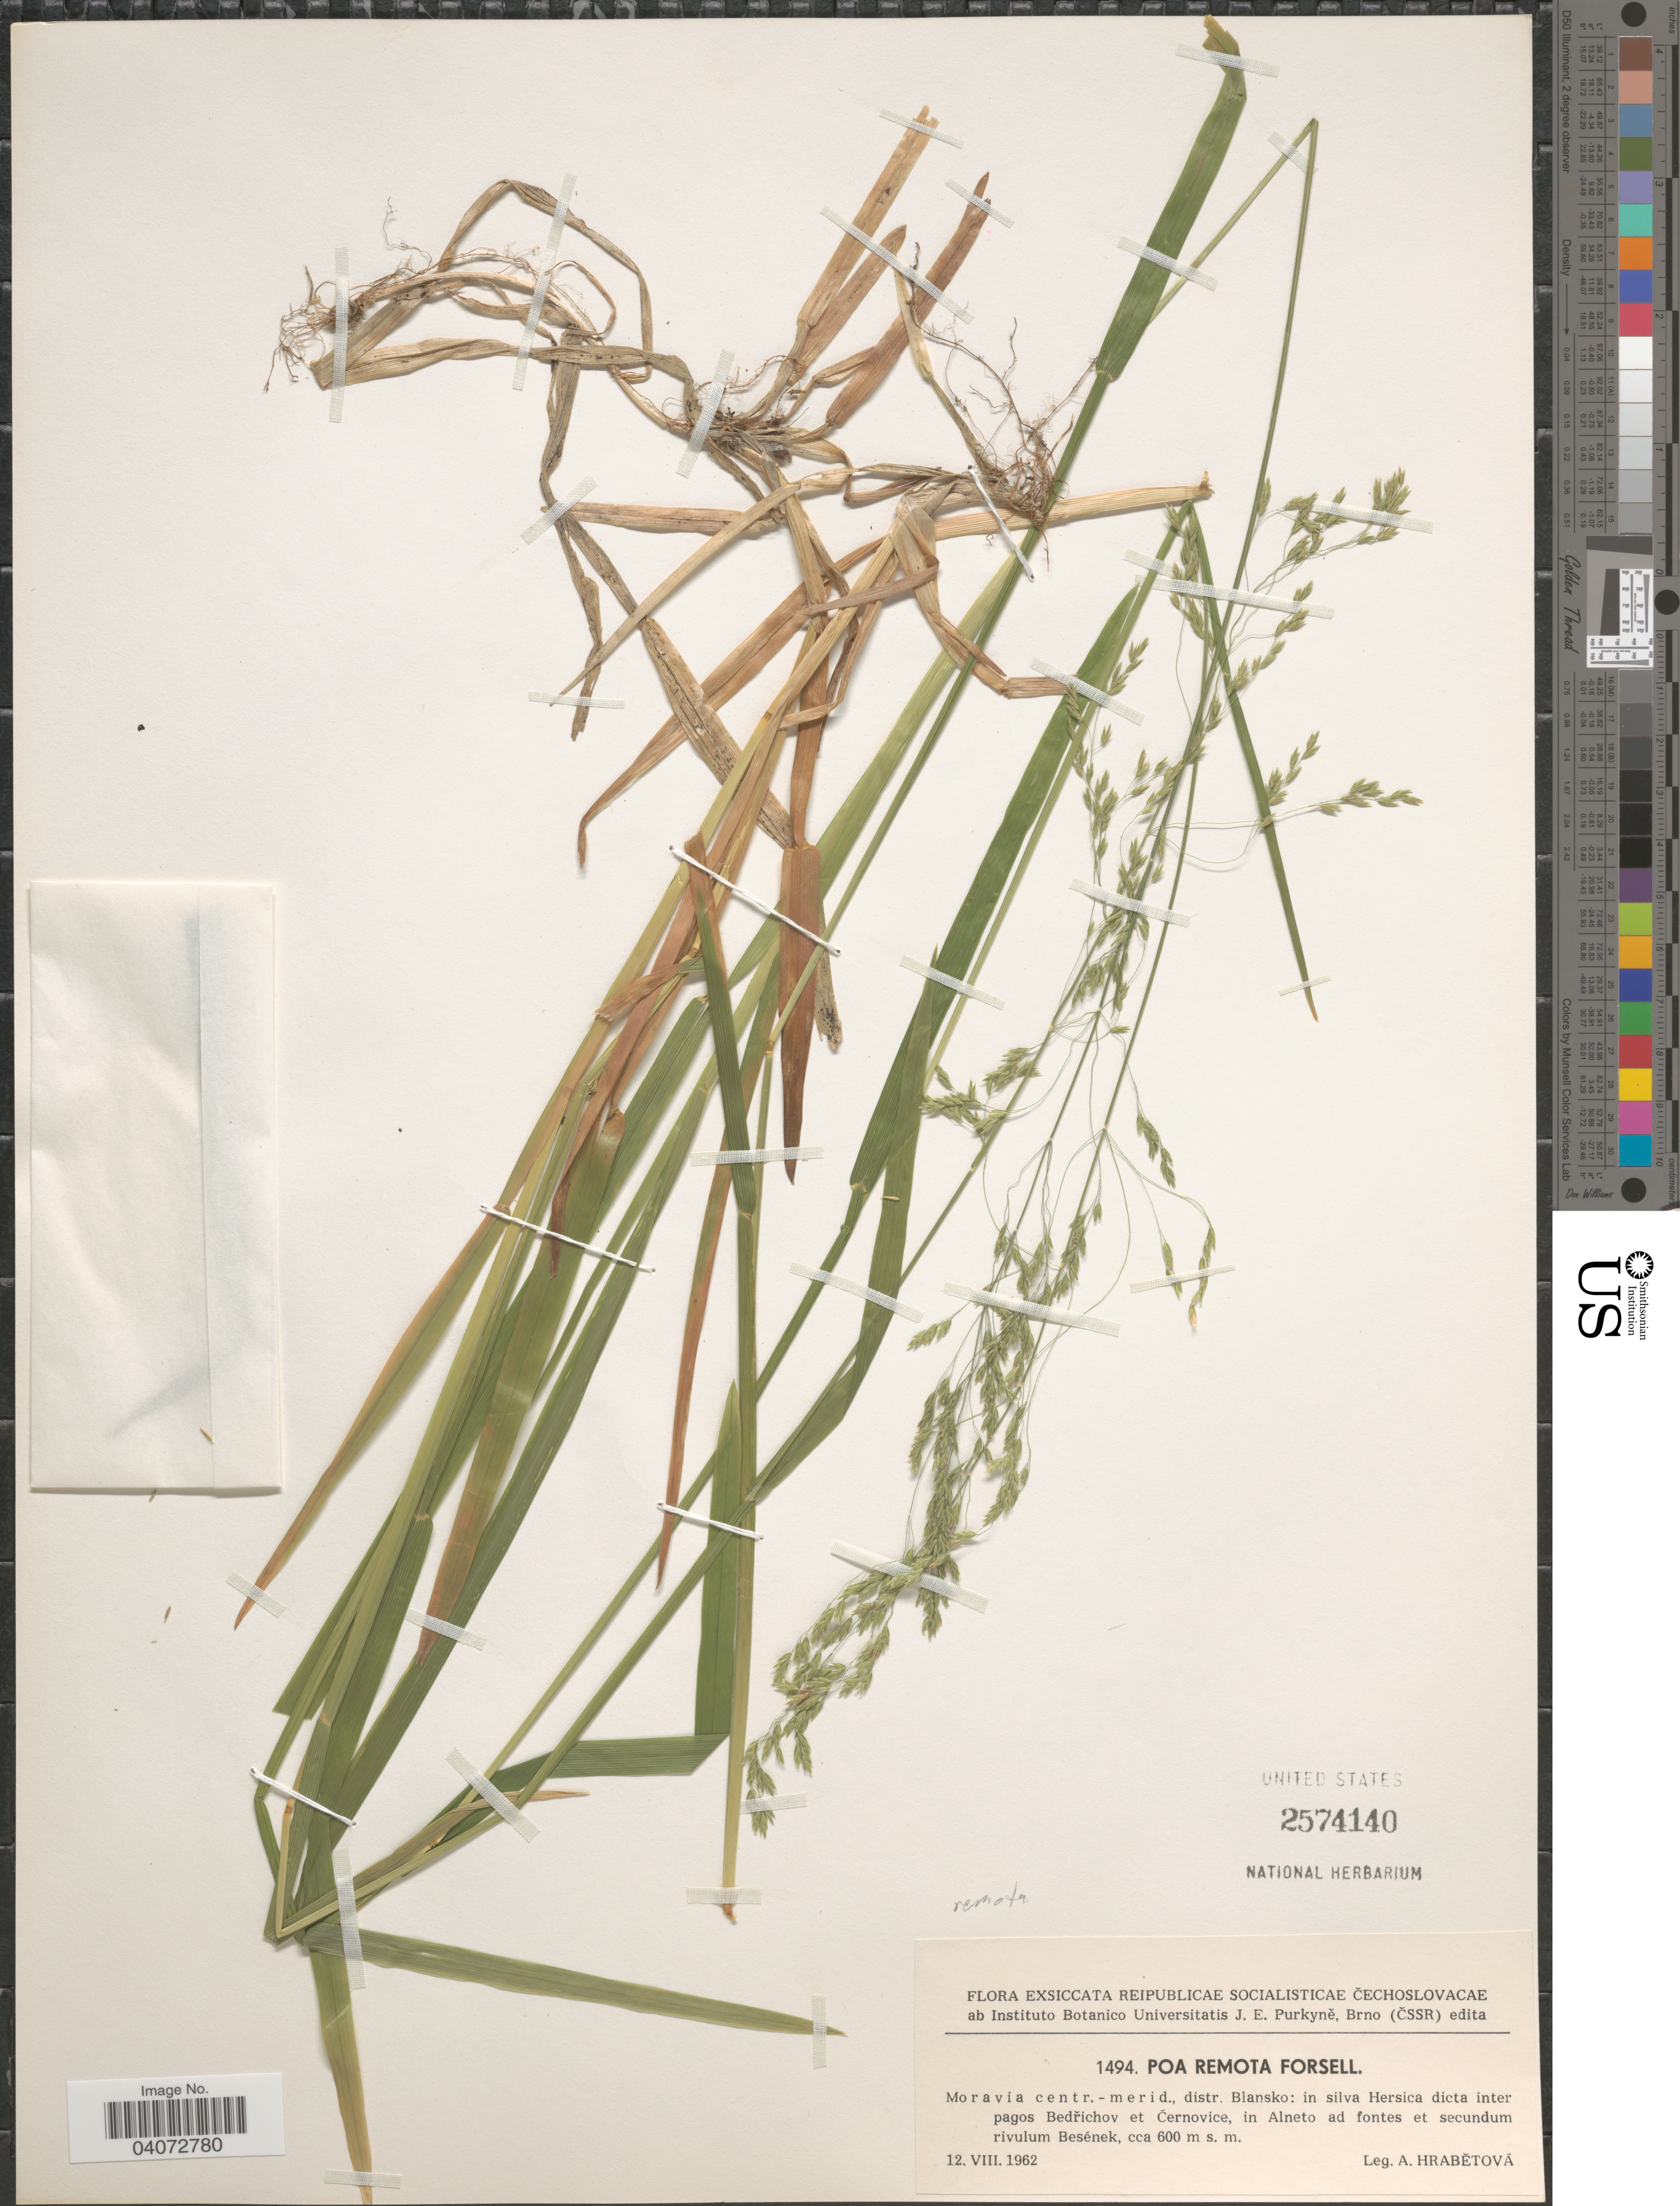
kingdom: Plantae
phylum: Tracheophyta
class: Liliopsida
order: Poales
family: Poaceae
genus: Poa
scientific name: Poa remota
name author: Forselles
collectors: A. Hrabetova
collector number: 1494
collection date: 1962-08-12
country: Czechia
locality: Moravia centr.- merid., distr. Blansko: in silva Hersica dicta inter pagos Bedřichov et Černovice, in Alneto ad fontes et secundum rivulum Besének.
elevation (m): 600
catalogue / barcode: US 2574140